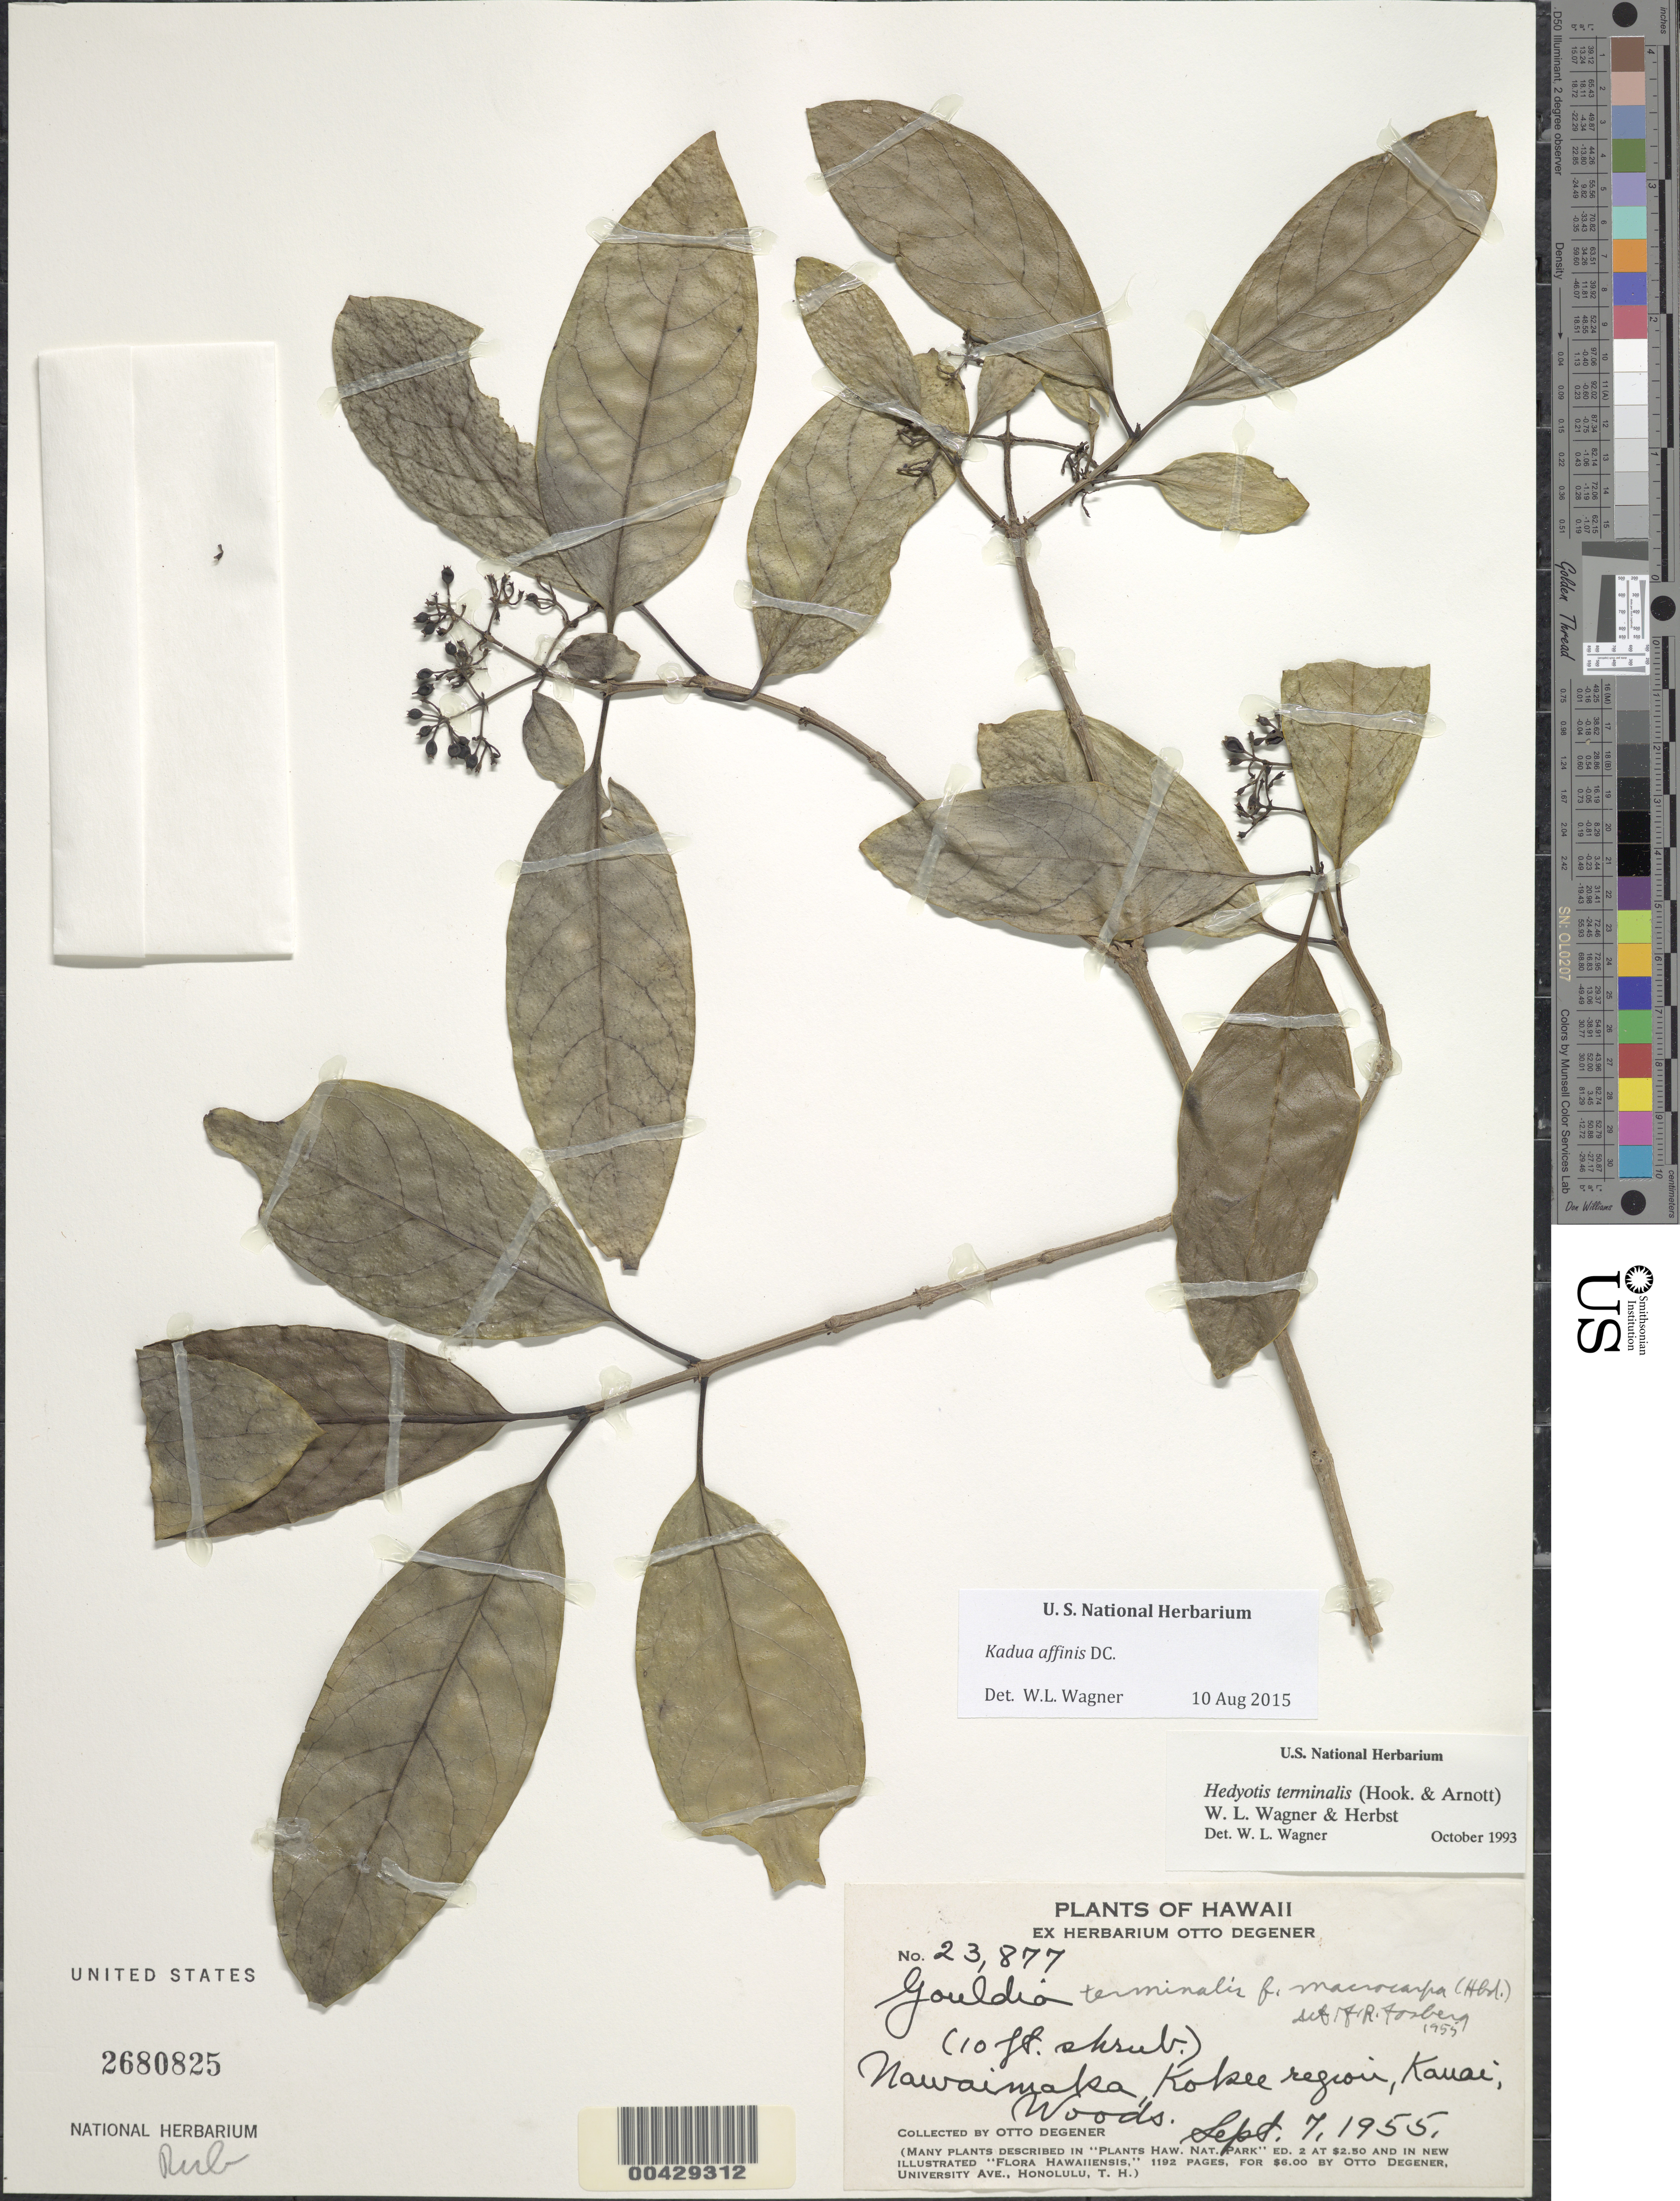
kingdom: Plantae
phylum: Tracheophyta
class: Magnoliopsida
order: Gentianales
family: Rubiaceae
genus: Kadua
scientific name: Kadua affinis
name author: DC.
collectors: O. Degener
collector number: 23877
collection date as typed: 7 Sep 1955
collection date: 1955-09-07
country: United States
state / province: Hawaii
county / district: Kauai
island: Kaua'i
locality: Nawaimaka, Kokee region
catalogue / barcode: US 2680825